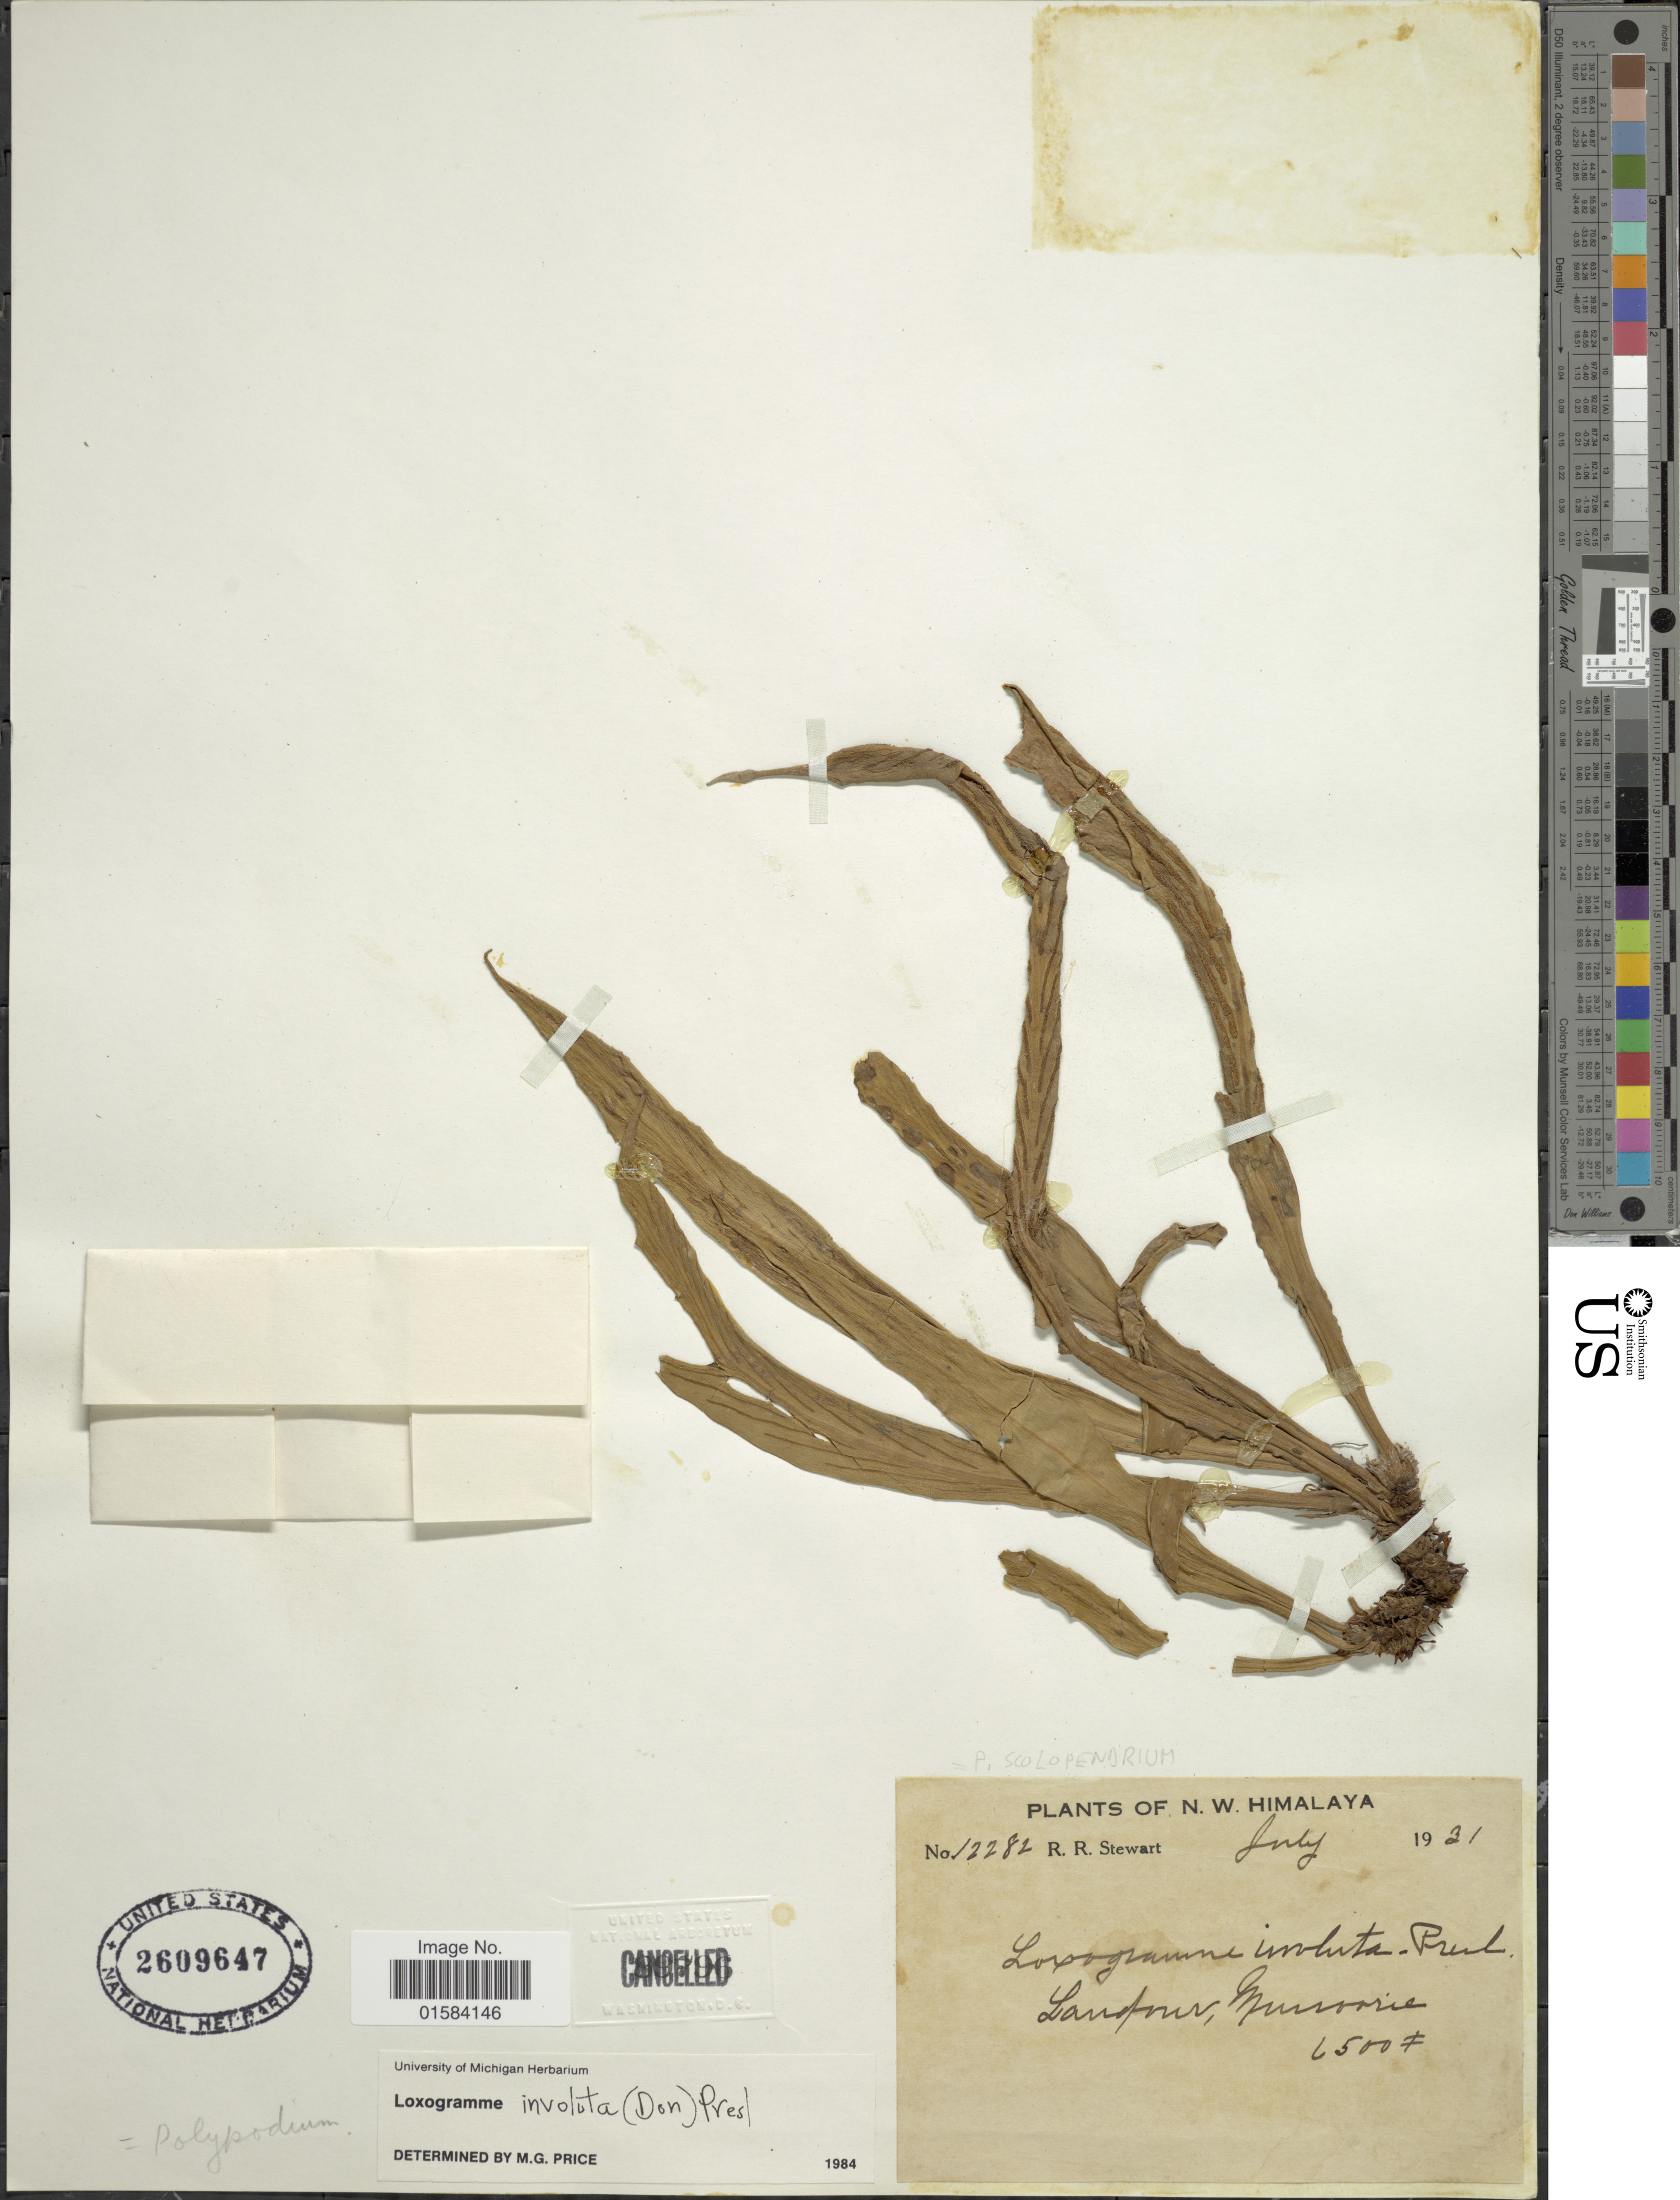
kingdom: Plantae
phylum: Tracheophyta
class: Polypodiopsida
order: Polypodiales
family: Polypodiaceae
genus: Loxogramme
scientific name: Loxogramme involuta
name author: (D. Don) C. Presl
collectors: R. R. Stewart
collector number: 12282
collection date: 1931-07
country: India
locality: N.W. Himalaya, Landour, Mussoorie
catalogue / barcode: US 2609647